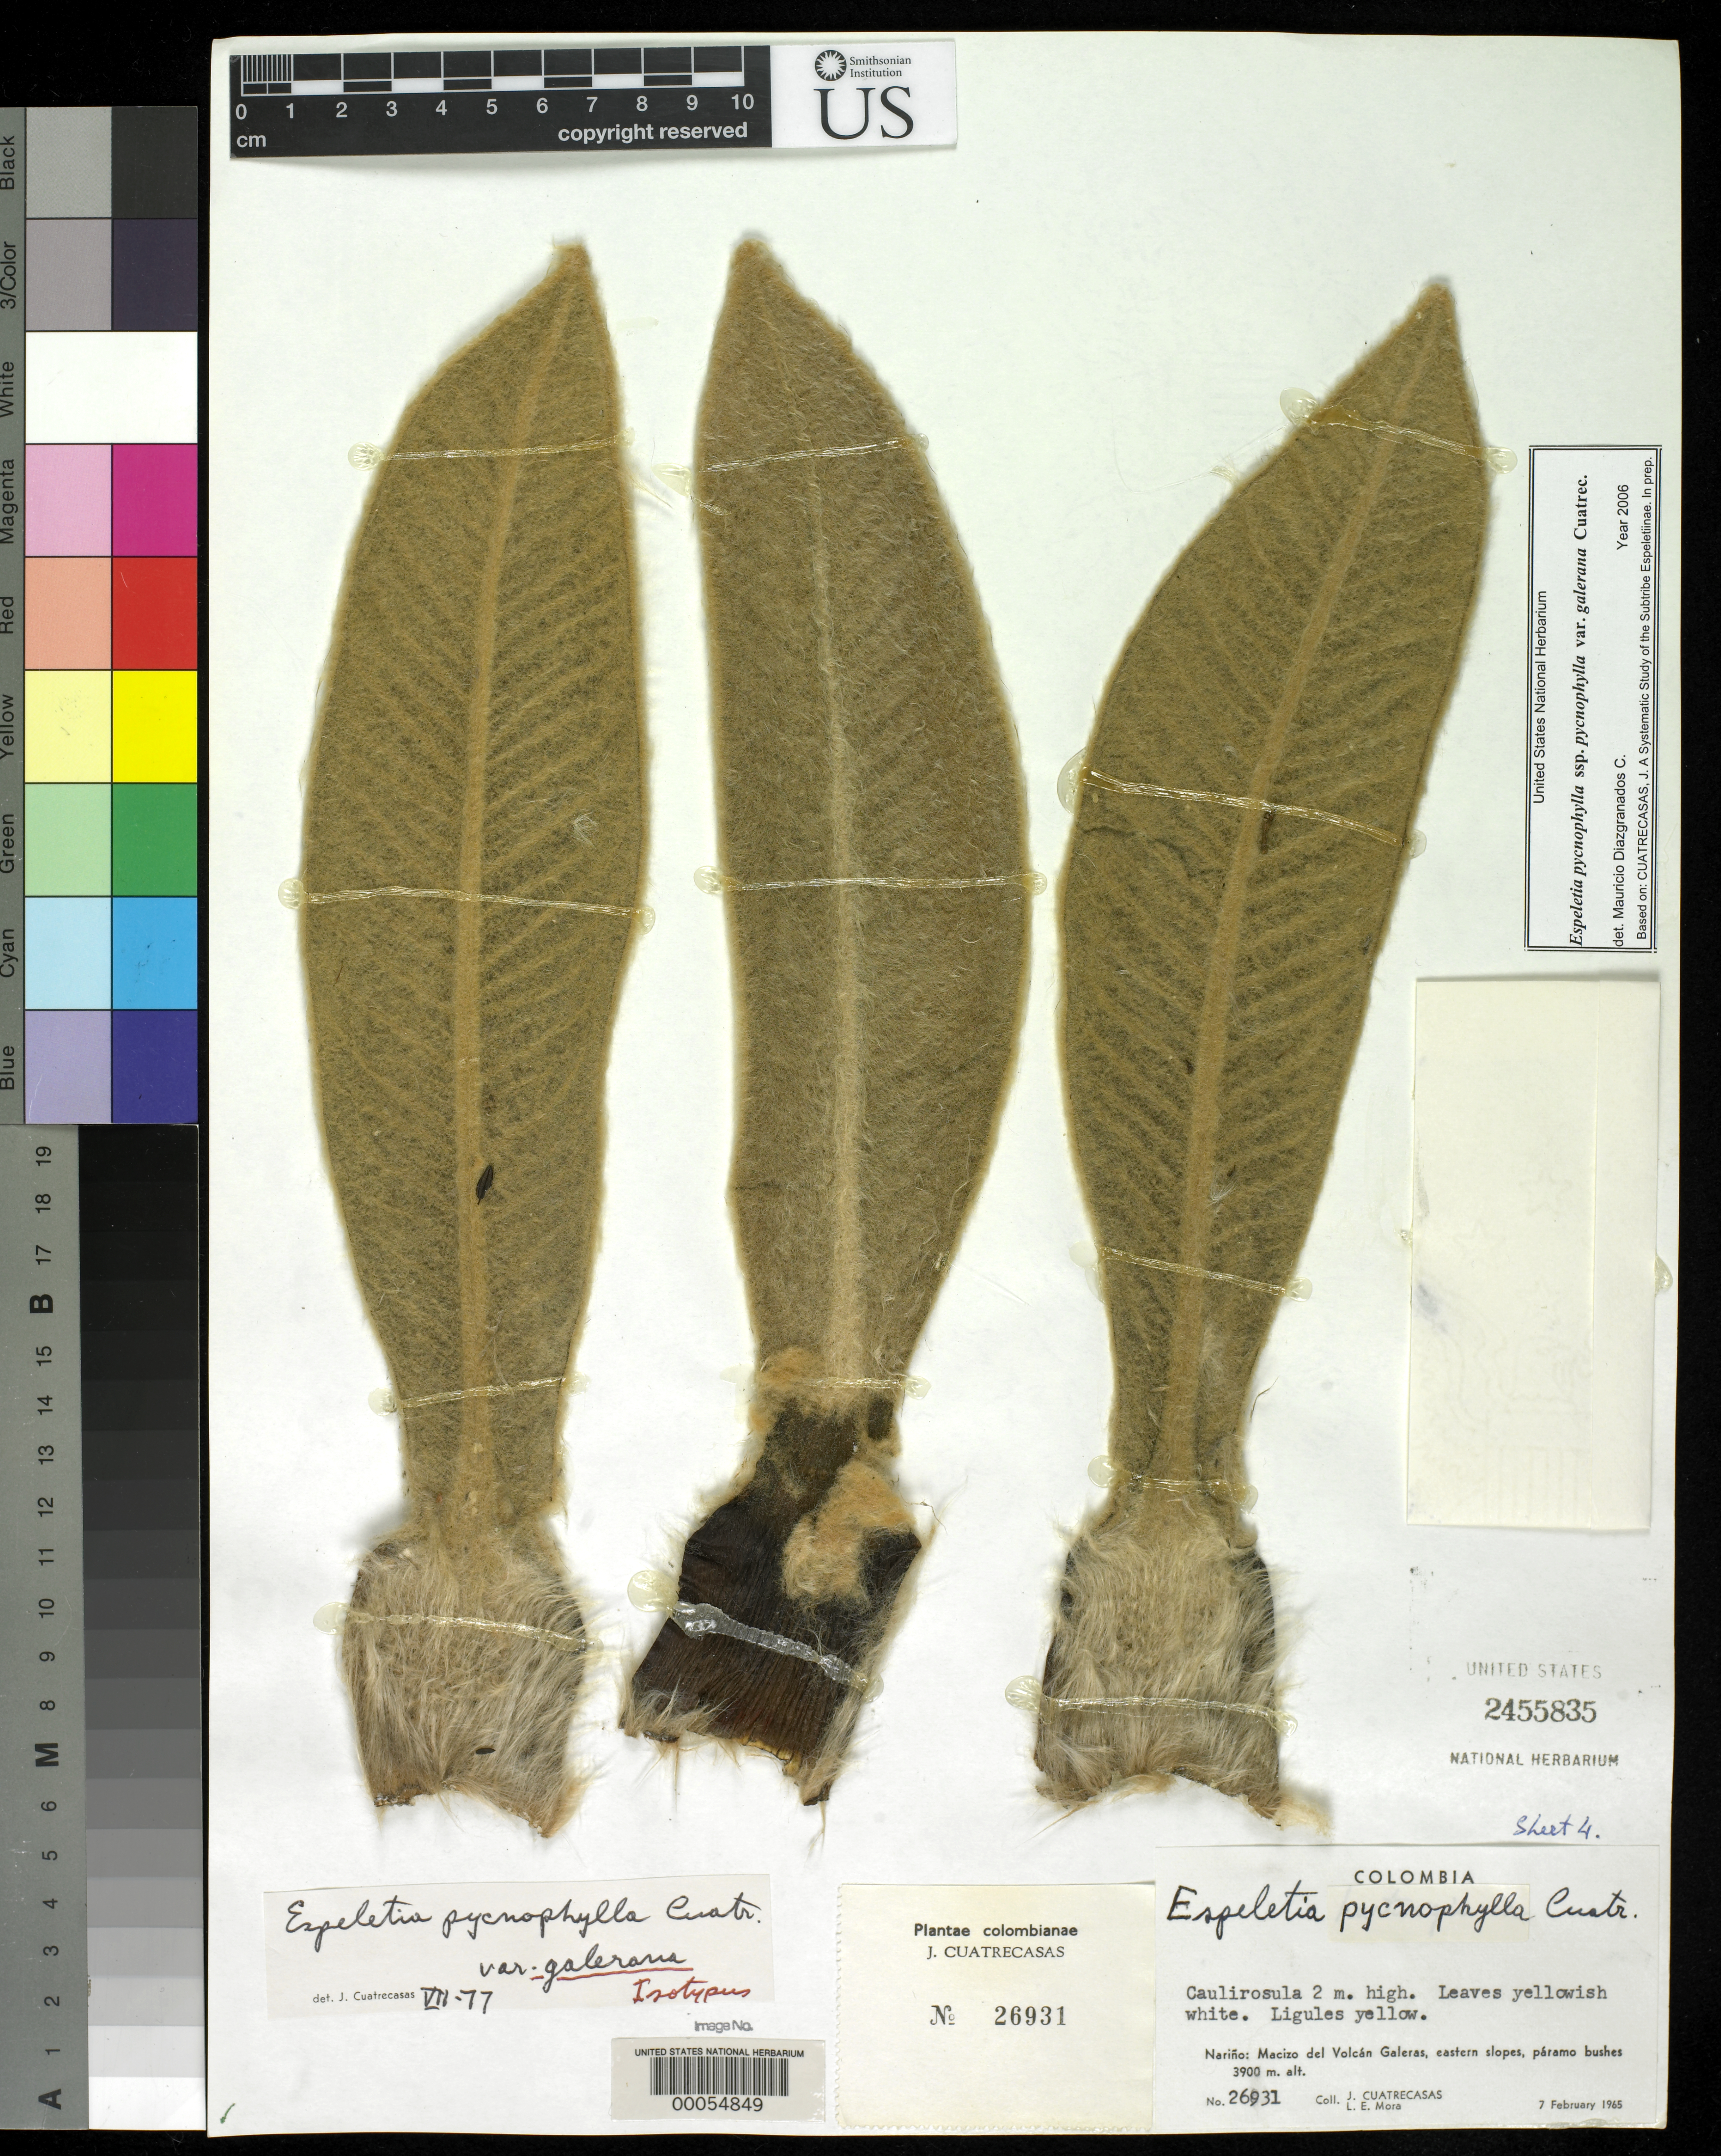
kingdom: Plantae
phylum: Tracheophyta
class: Magnoliopsida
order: Asterales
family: Asteraceae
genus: Espeletia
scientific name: Espeletia pycnophylla var. galerana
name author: Cuatrec.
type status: Isotype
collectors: J. Cuatrecasas & L. E. Mora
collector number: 26931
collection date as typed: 07 Feb 1980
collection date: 1980-02-07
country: Colombia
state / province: Nariño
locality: Macizo de Volcan Galeras, eastern slopes.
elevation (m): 3900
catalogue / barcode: US 2455835